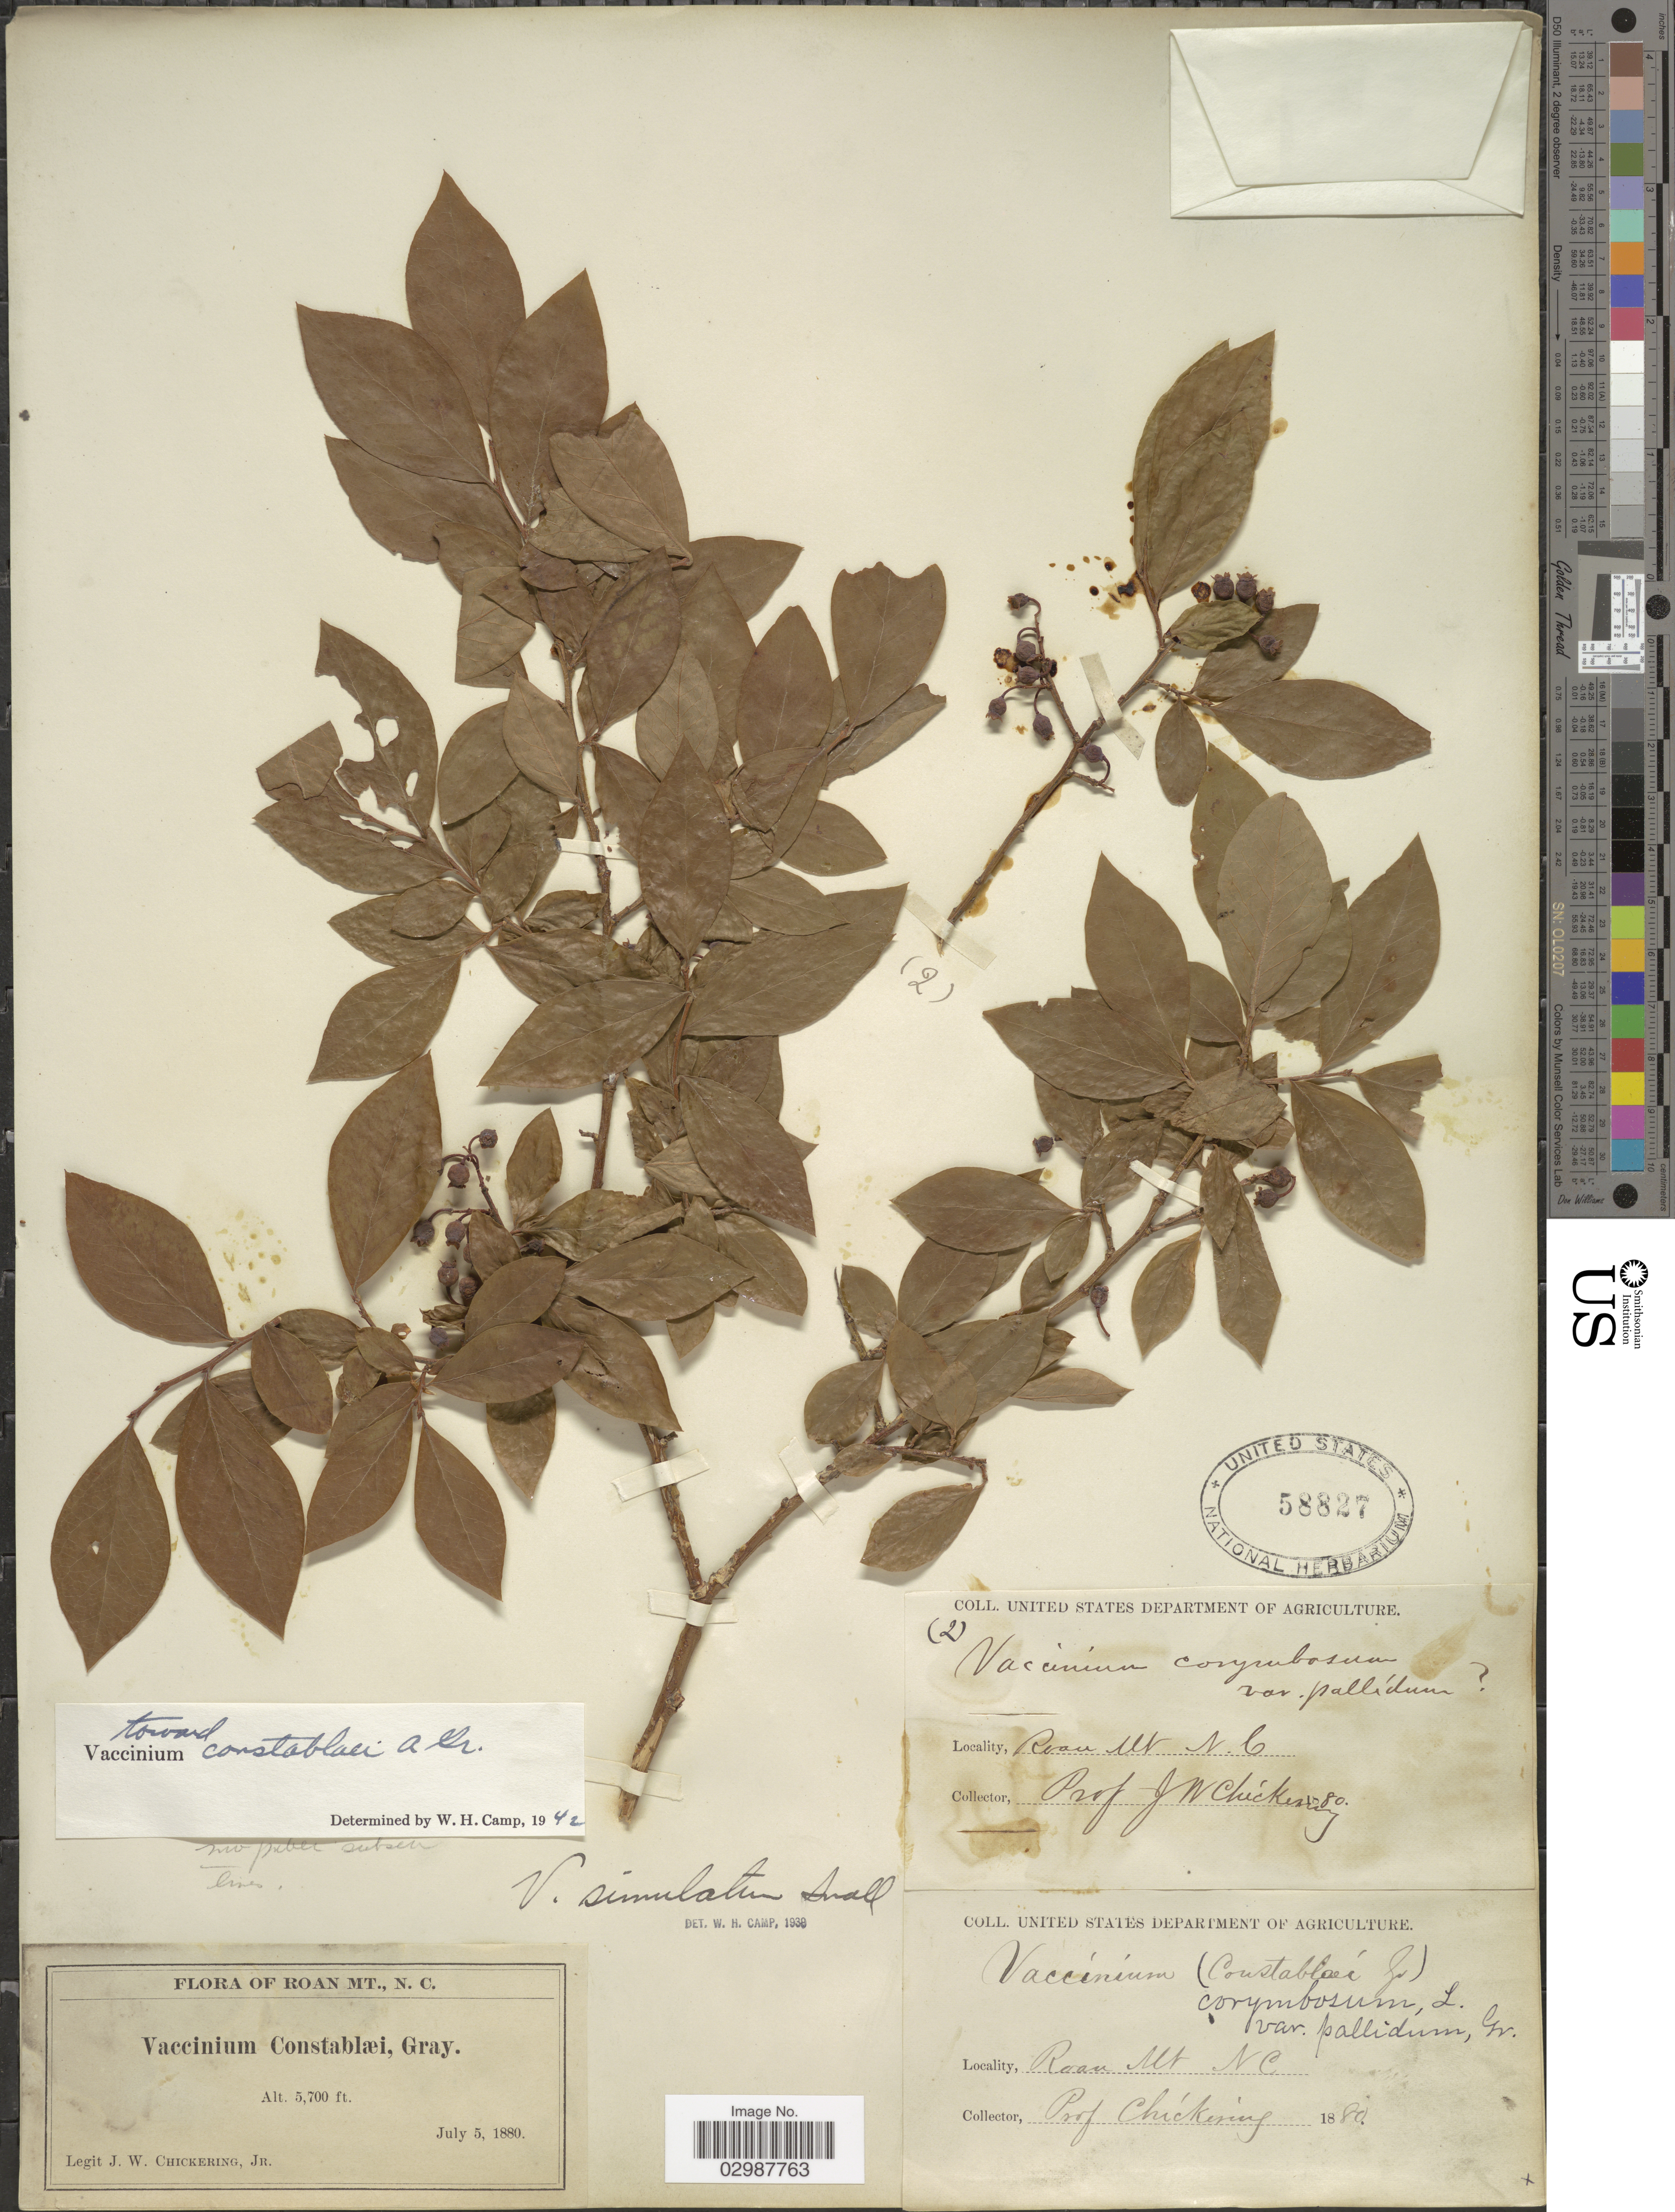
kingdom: Plantae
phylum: Tracheophyta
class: Magnoliopsida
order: Ericales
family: Ericaceae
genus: Vaccinium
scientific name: Vaccinium constablaei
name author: A. Gray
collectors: J. W. Chickering Jr.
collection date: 1880-07-05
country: United States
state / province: North Carolina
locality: Roan Mt.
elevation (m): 1737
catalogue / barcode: US 58827